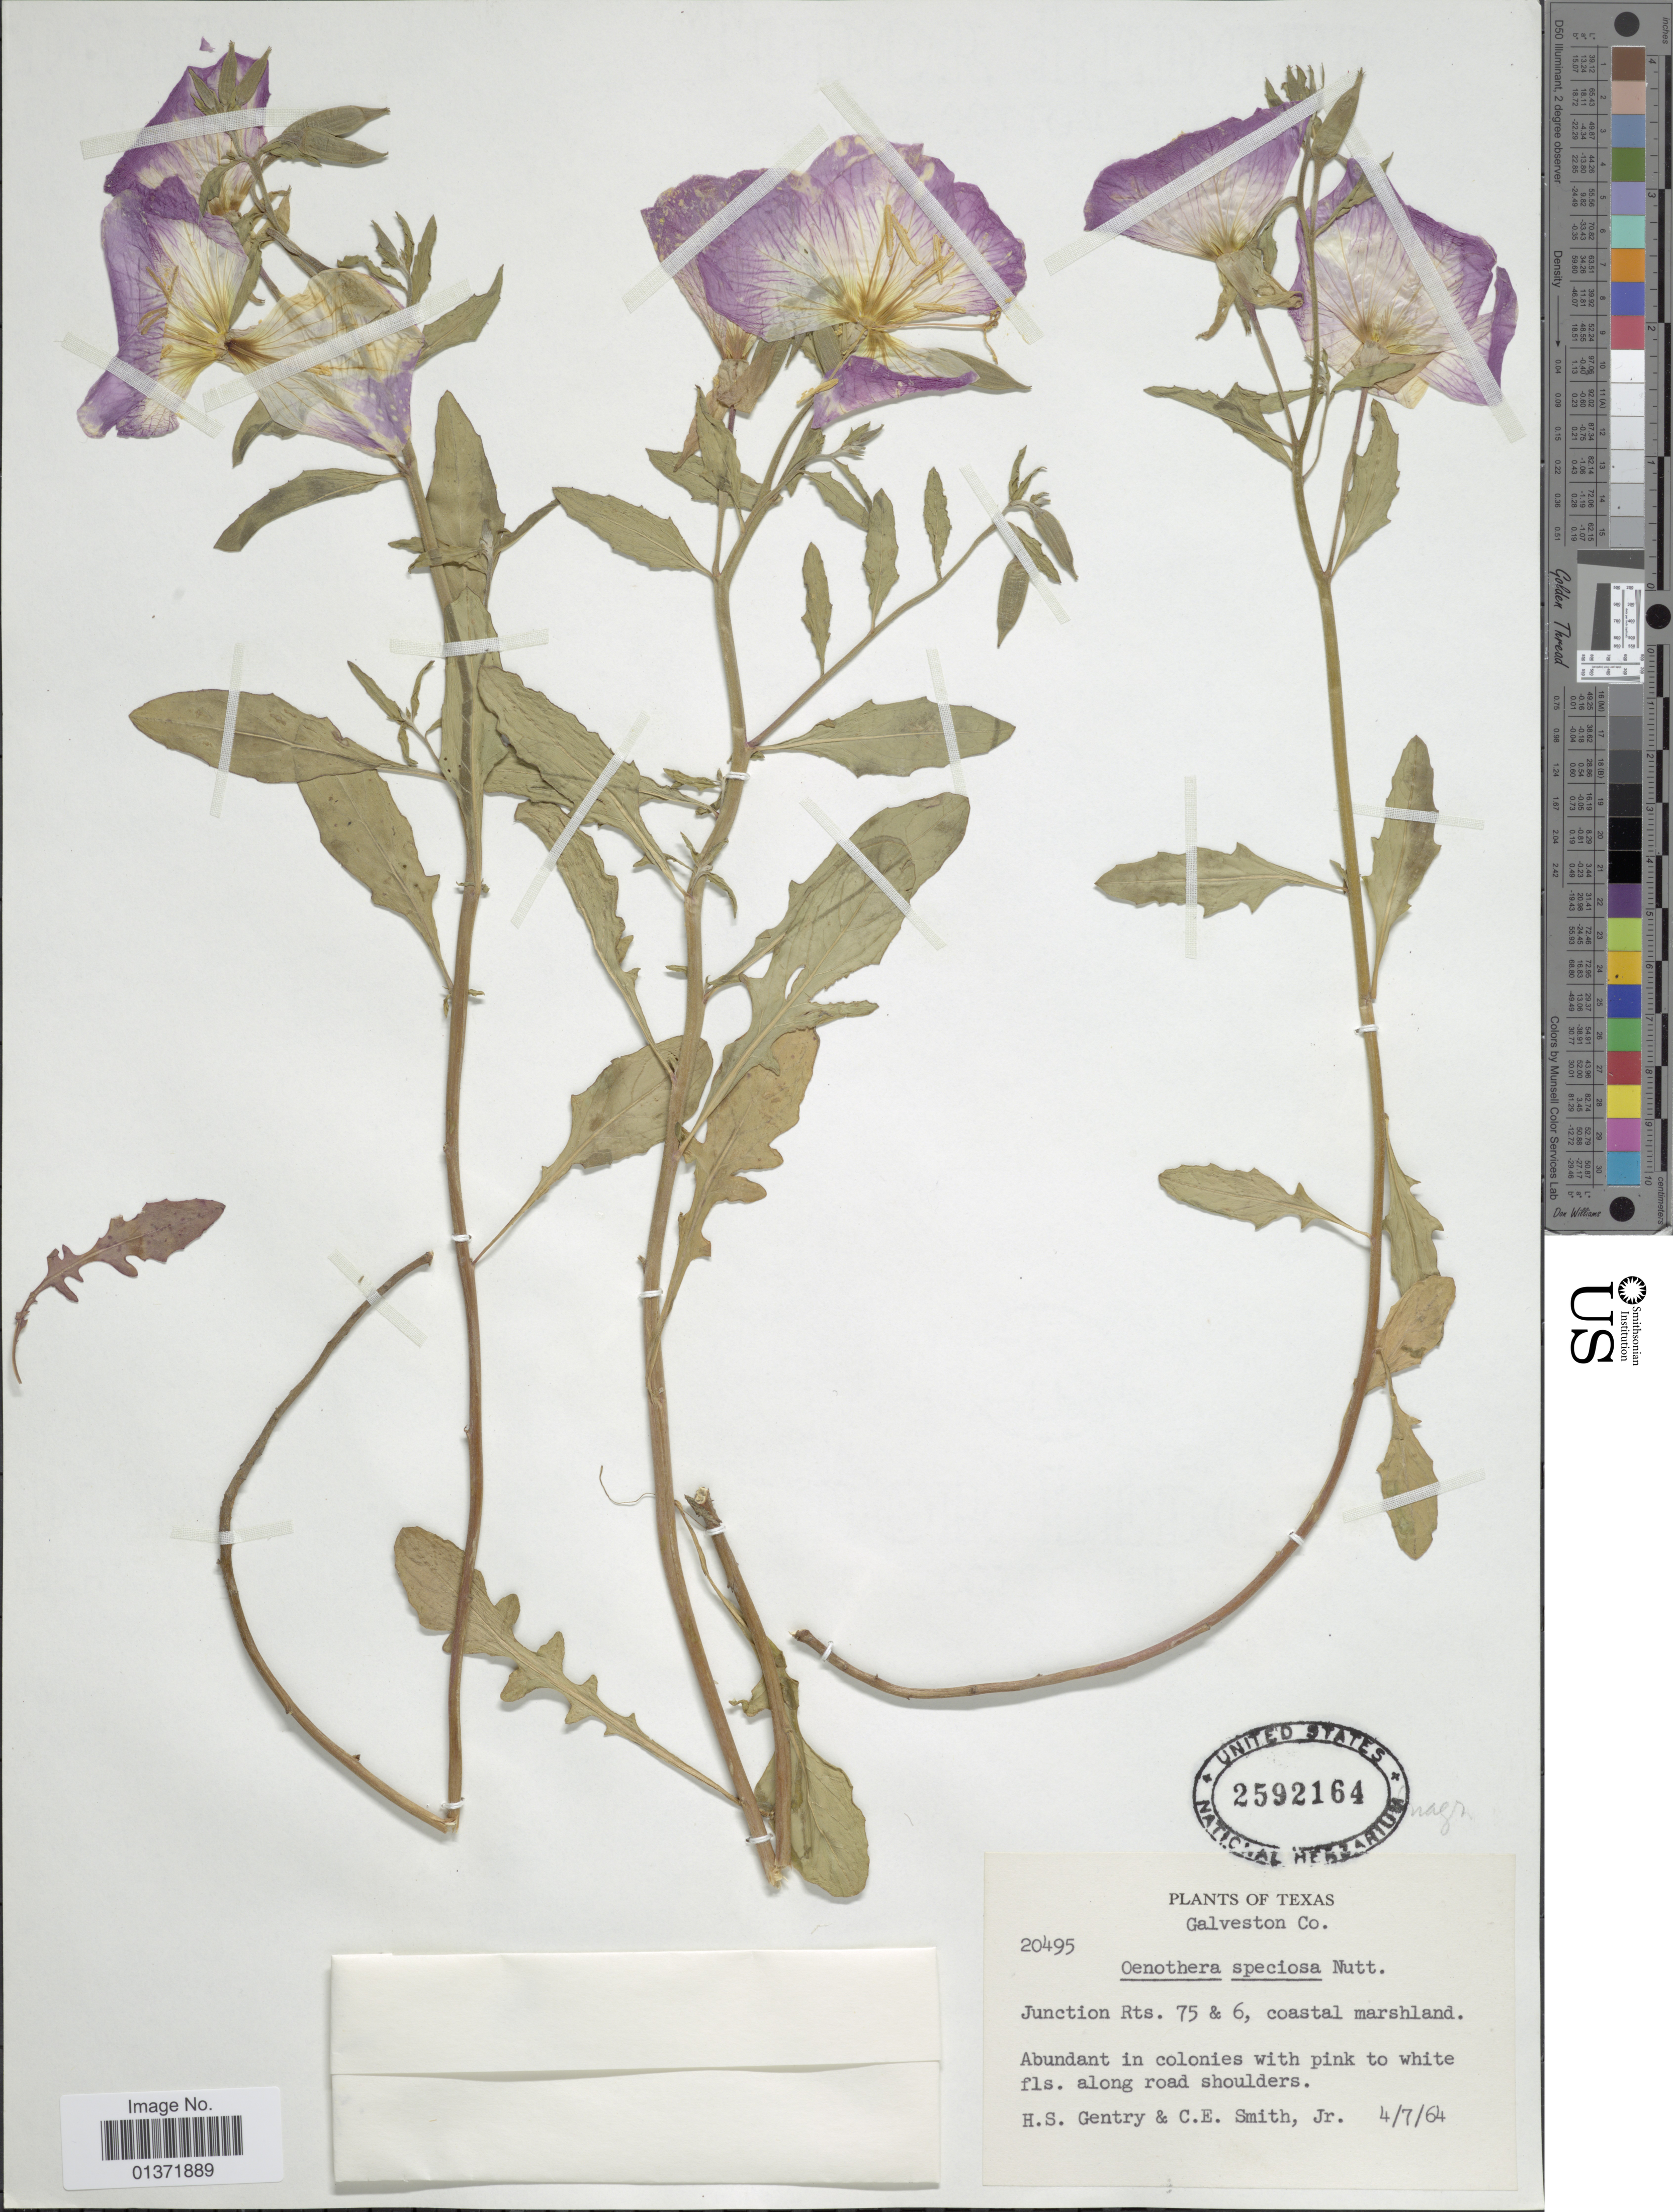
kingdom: Plantae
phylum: Tracheophyta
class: Magnoliopsida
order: Myrtales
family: Onagraceae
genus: Oenothera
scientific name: Oenothera speciosa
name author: Nutt.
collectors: H. S. Gentry & C. E. Smith Jr.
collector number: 20495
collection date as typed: Transcribed d/m/y: 4/7/64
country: United States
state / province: Texas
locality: Galveston Co, Junction Rts 75 & 6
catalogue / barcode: US 2592164